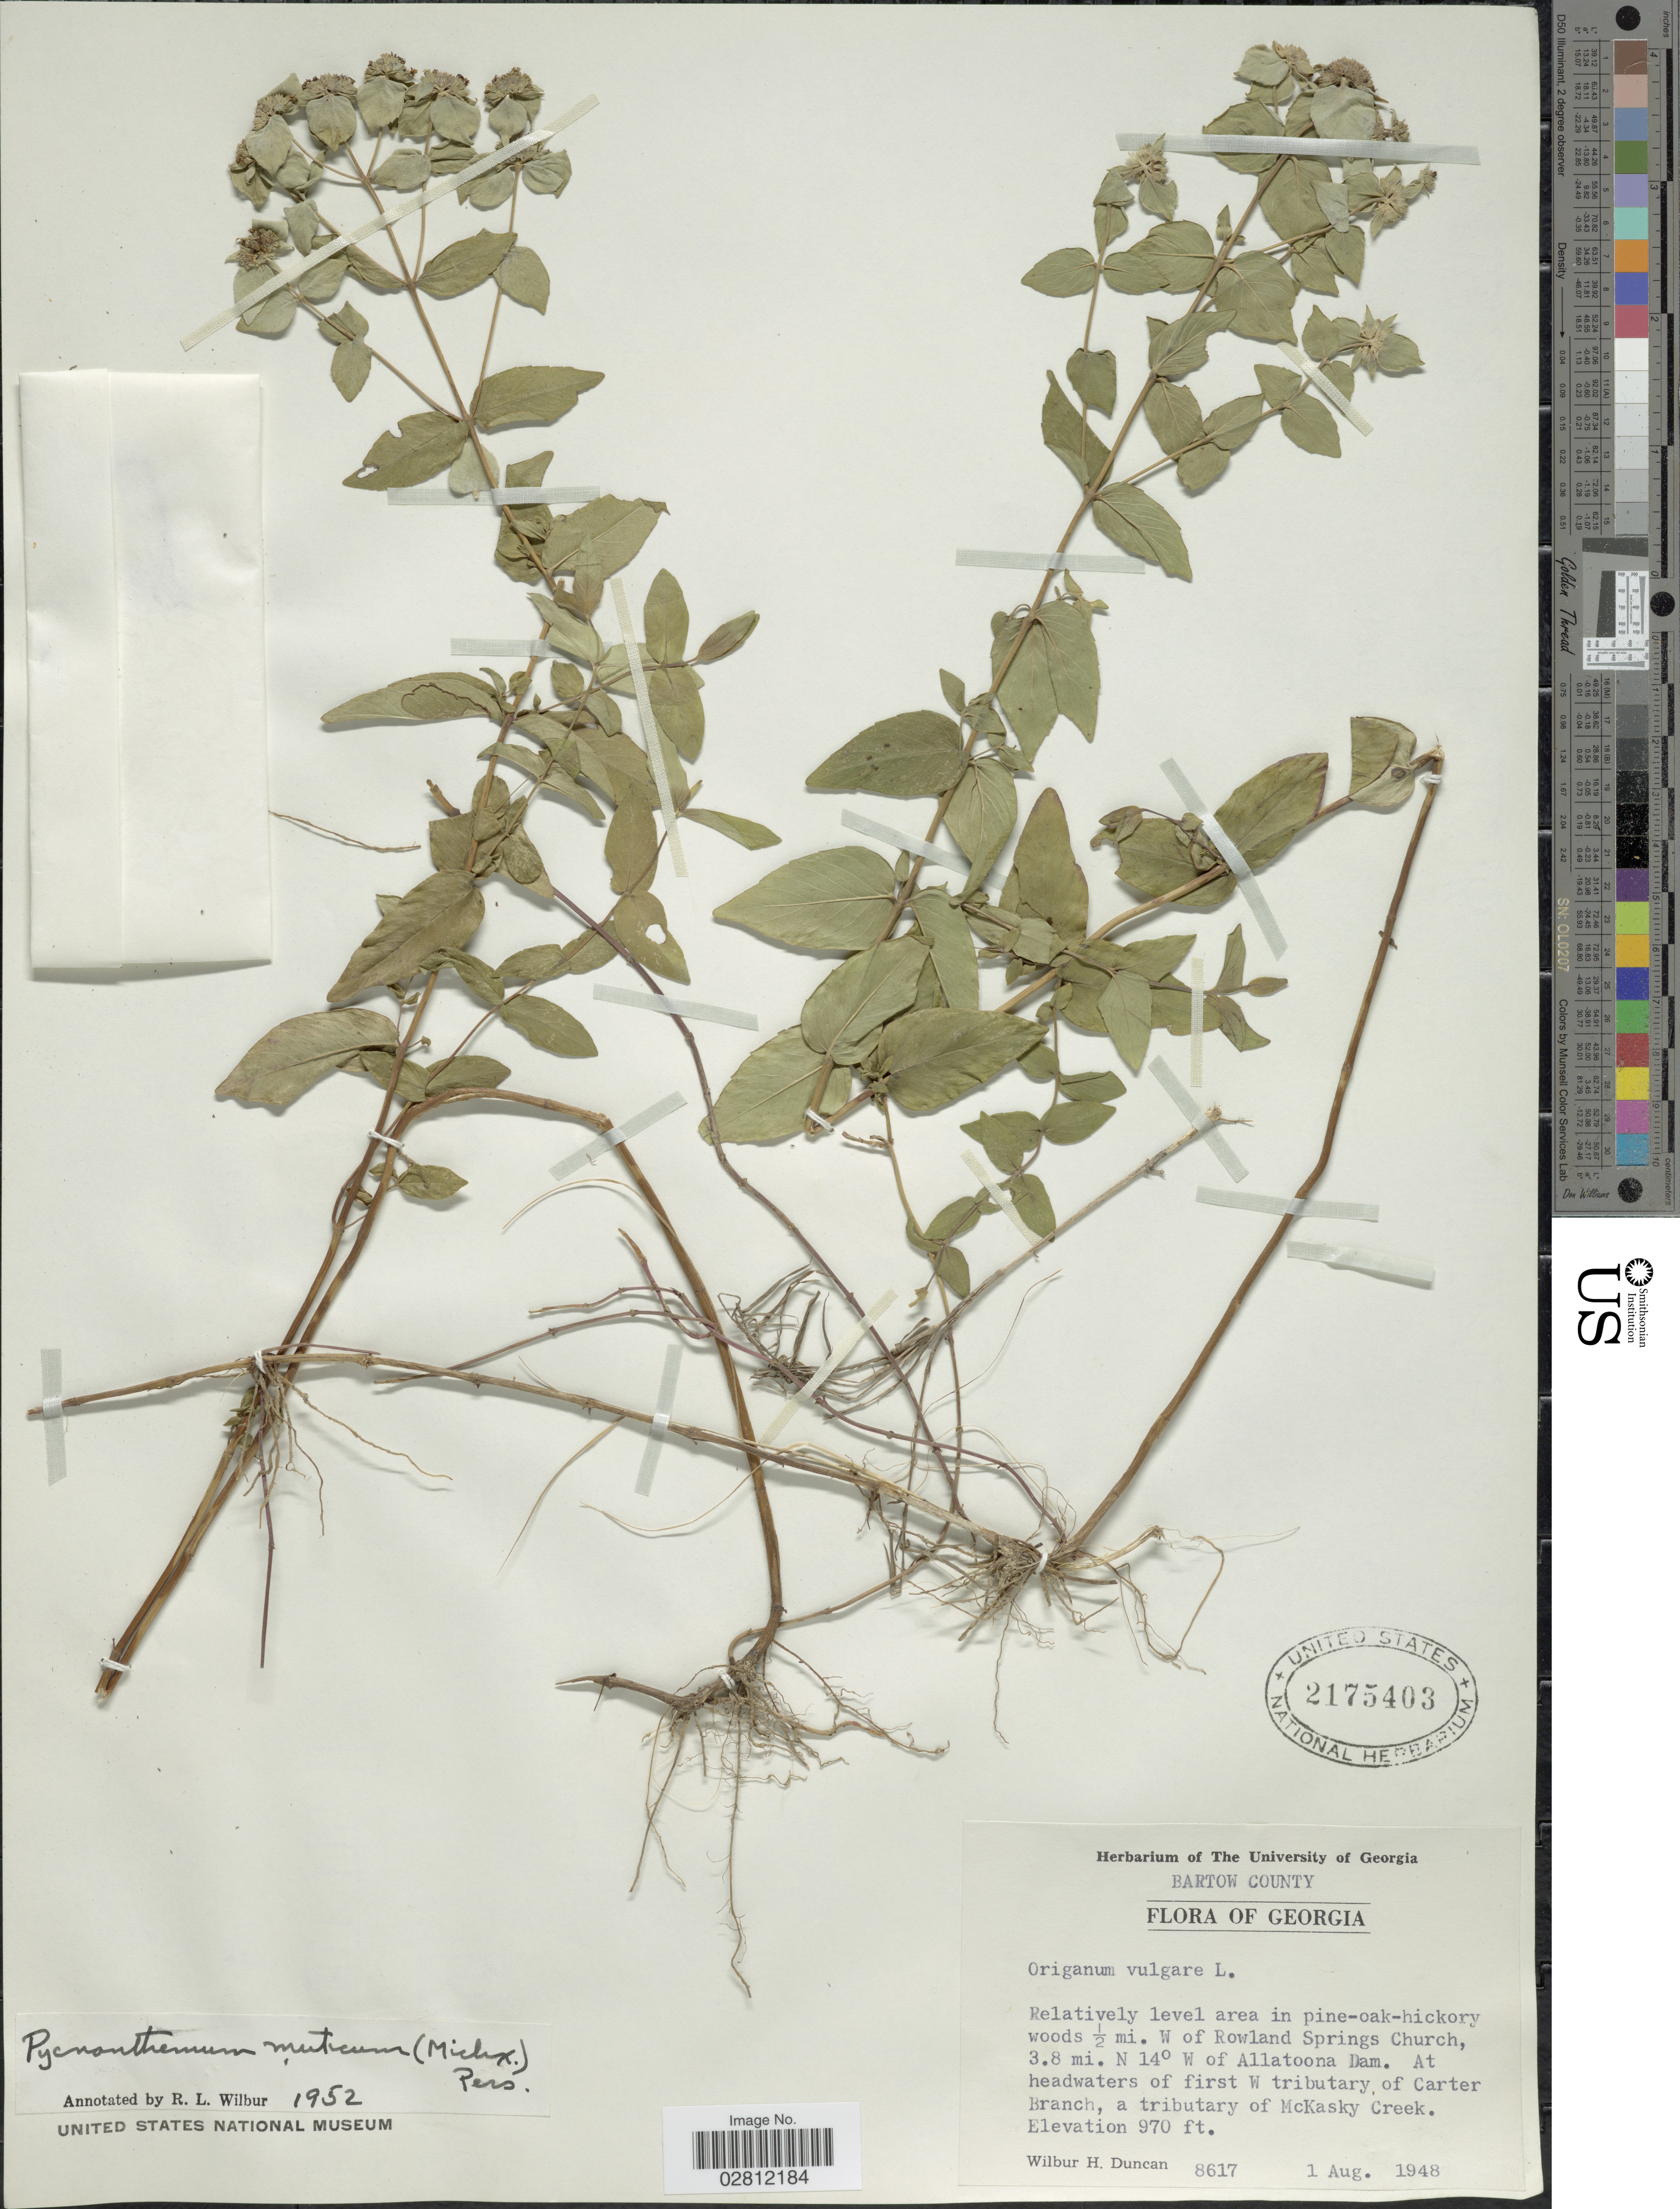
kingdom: Plantae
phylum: Tracheophyta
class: Magnoliopsida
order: Lamiales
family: Lamiaceae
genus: Pycnanthemum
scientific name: Pycnanthemum muticum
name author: (Michx.) Pers.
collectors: W. H. Duncan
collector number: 8617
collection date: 1948-08-01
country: United States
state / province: Georgia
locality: Relatively level area in pine-oak-hickory woods ½ mi. W of Rowland Springs Church, 3.8 mi. N 14°W of Allatoona Dam, At headwaters of first W tributary of Carter Branch, a tributary of McKasky Creek. Bartow County.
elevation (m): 296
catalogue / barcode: US 2175403